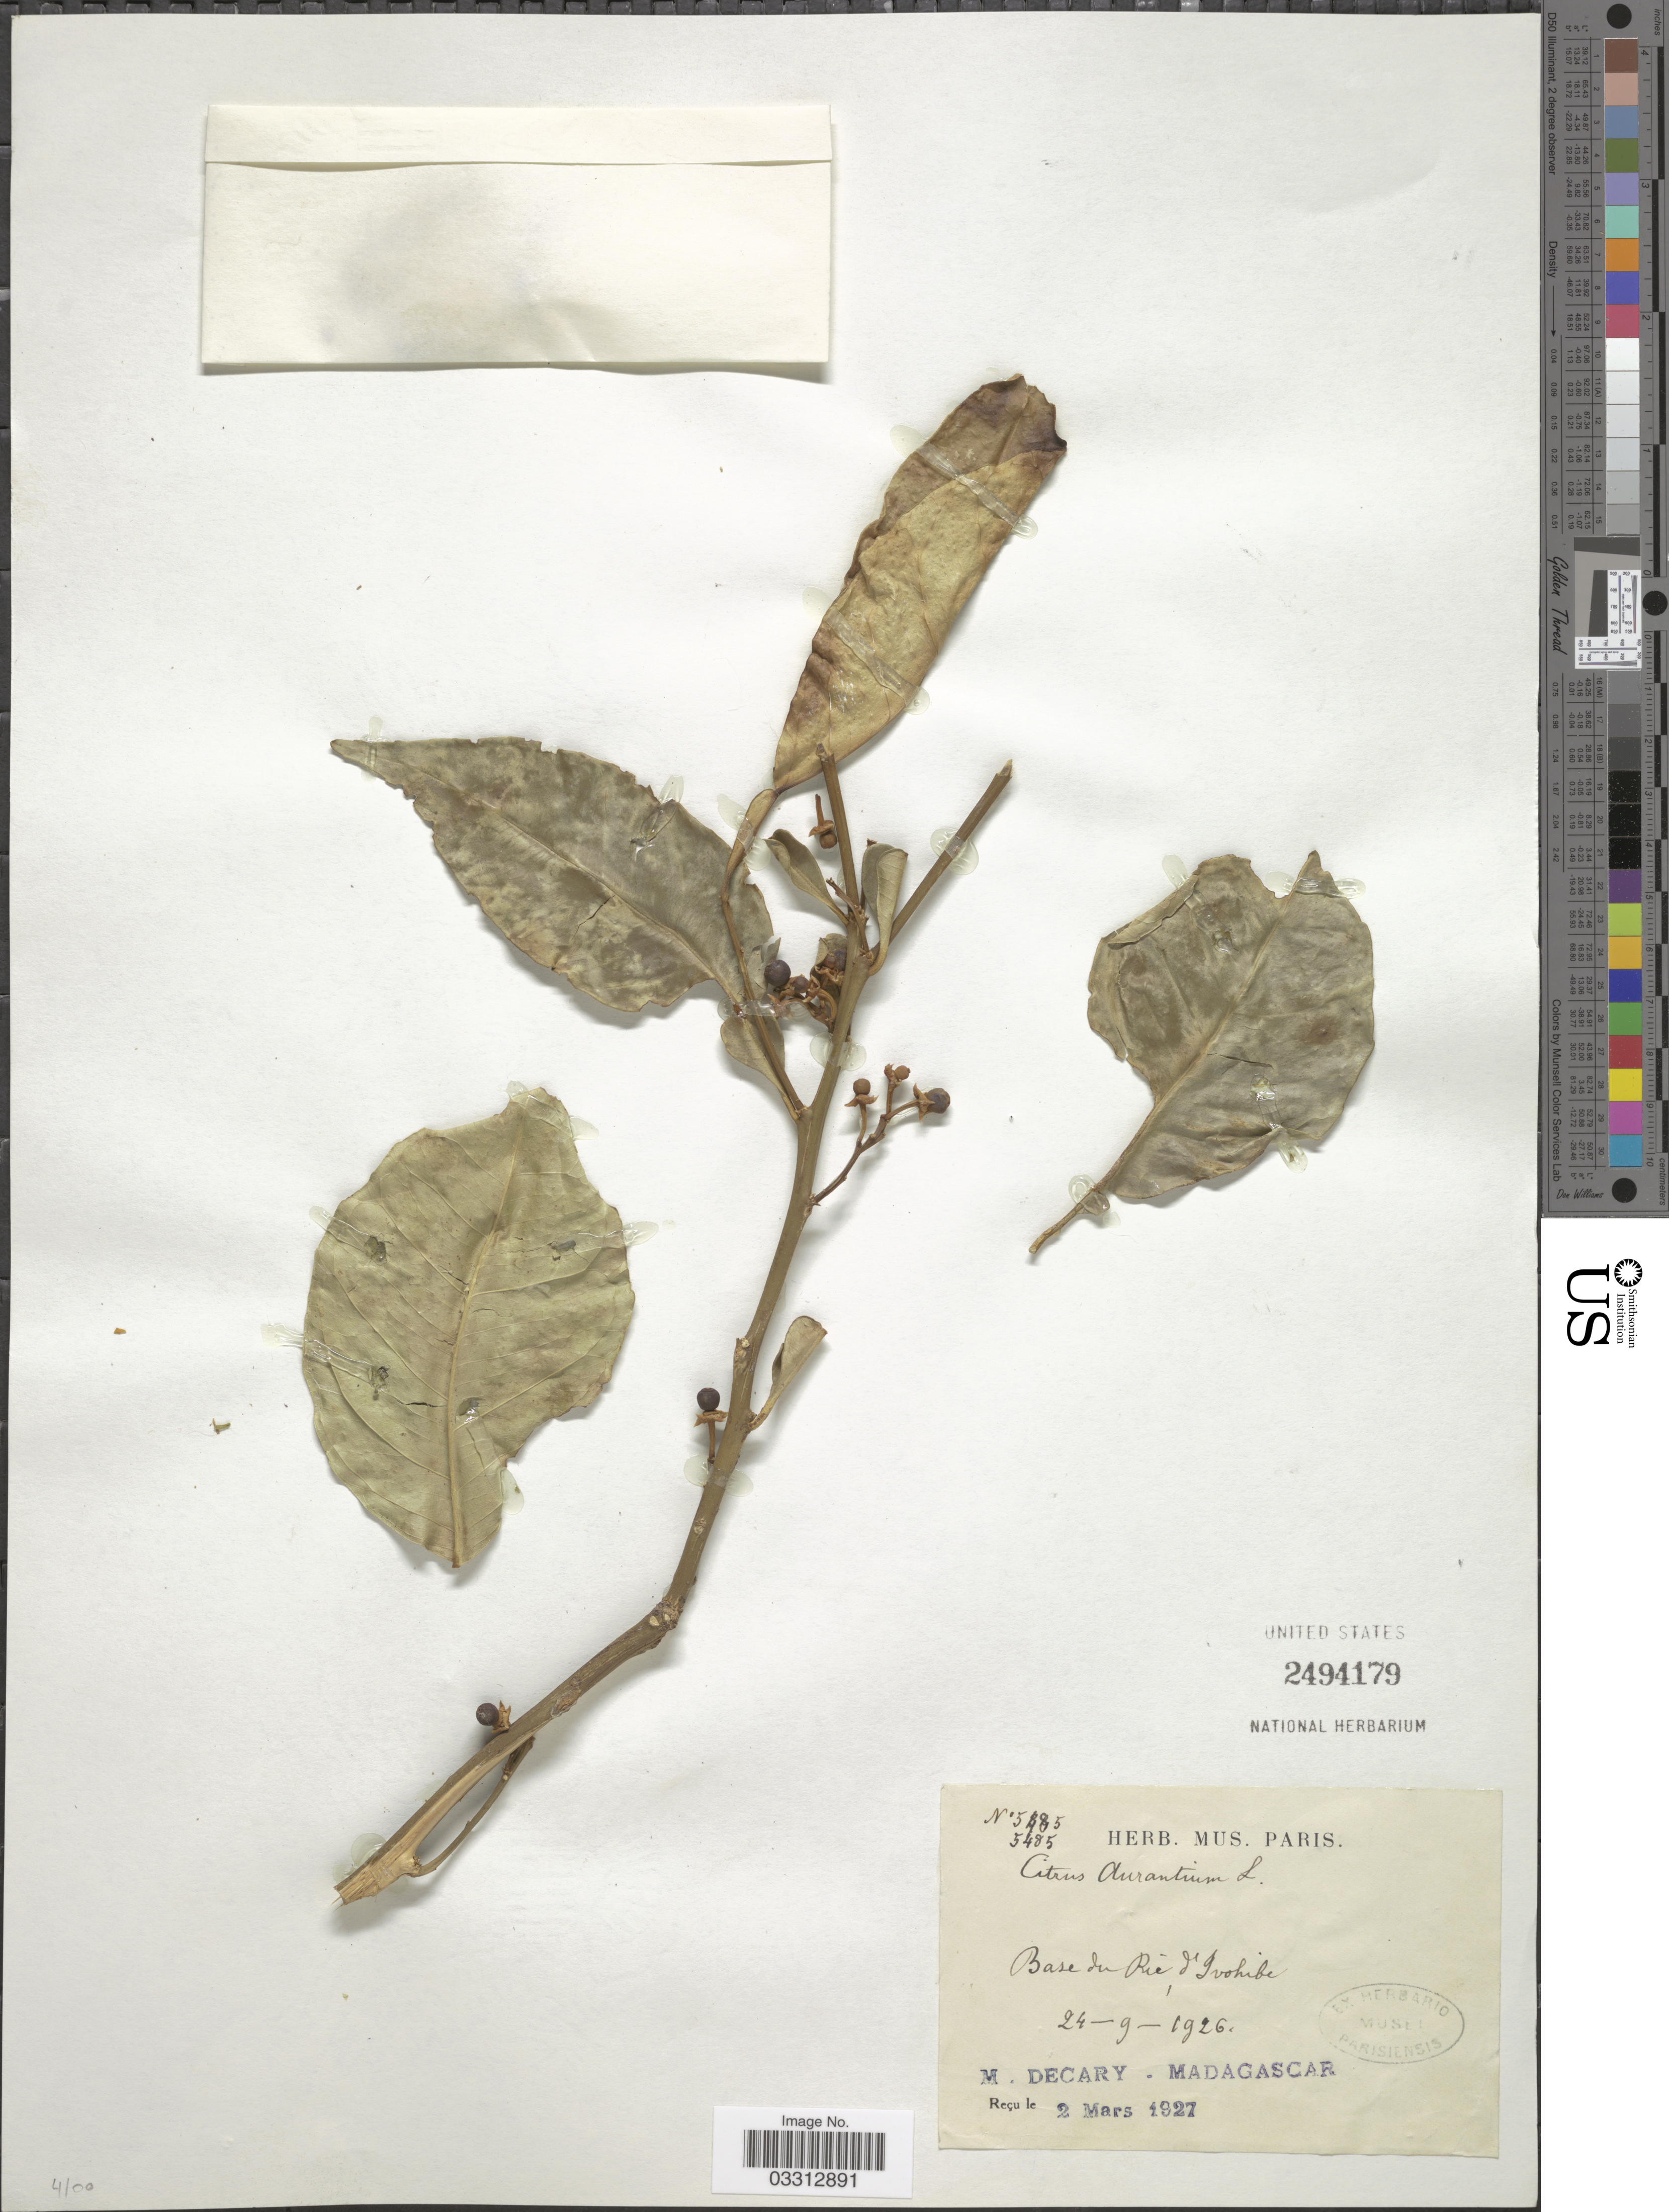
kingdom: Plantae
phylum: Tracheophyta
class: Magnoliopsida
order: Sapindales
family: Rutaceae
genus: Citrus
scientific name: Citrus x aurantium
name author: L.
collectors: R. Decary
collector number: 5485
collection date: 1926-09-24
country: Madagascar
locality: Base du Pic d'Ivohibe [base of peak of Ivohibe]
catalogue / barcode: US 2494179